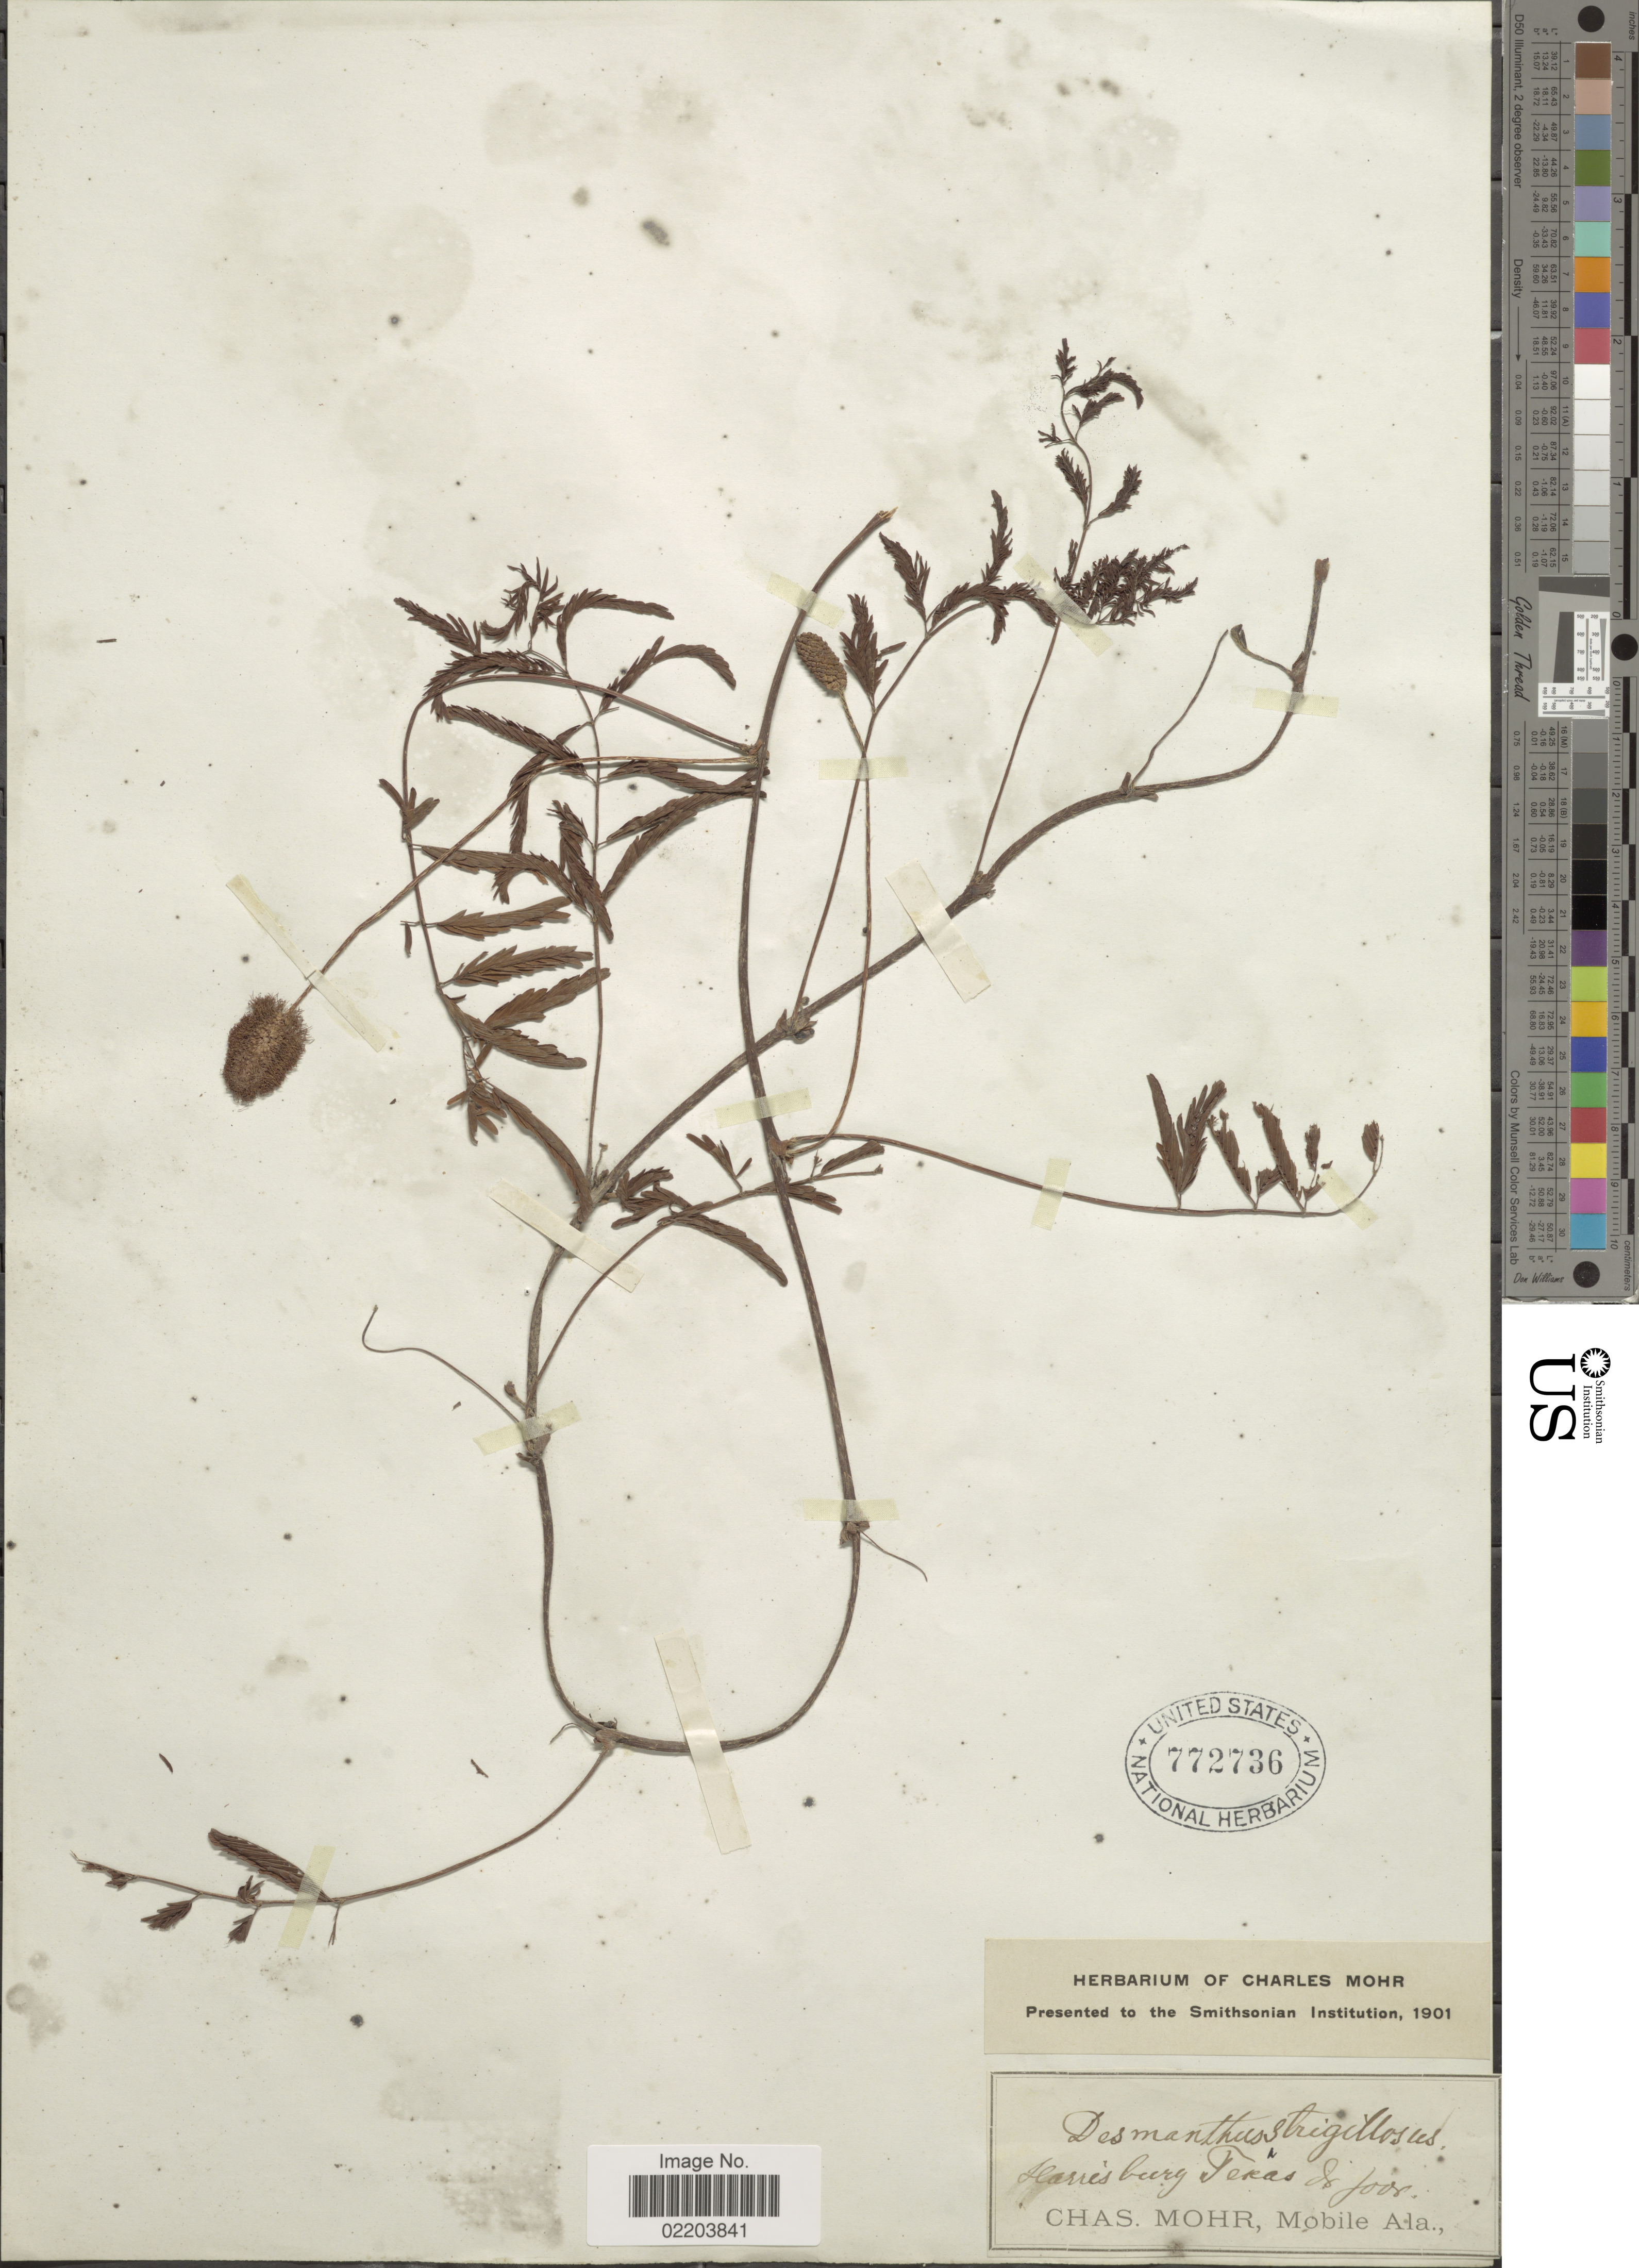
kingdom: Plantae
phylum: Tracheophyta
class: Magnoliopsida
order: Fabales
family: Fabaceae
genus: Mimosa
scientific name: Mimosa strigillosa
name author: Torr. & A. Gray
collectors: Mohr, C. T. (herbarium)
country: United States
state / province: Texas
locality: Harrisburg Texas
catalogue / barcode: US 772736